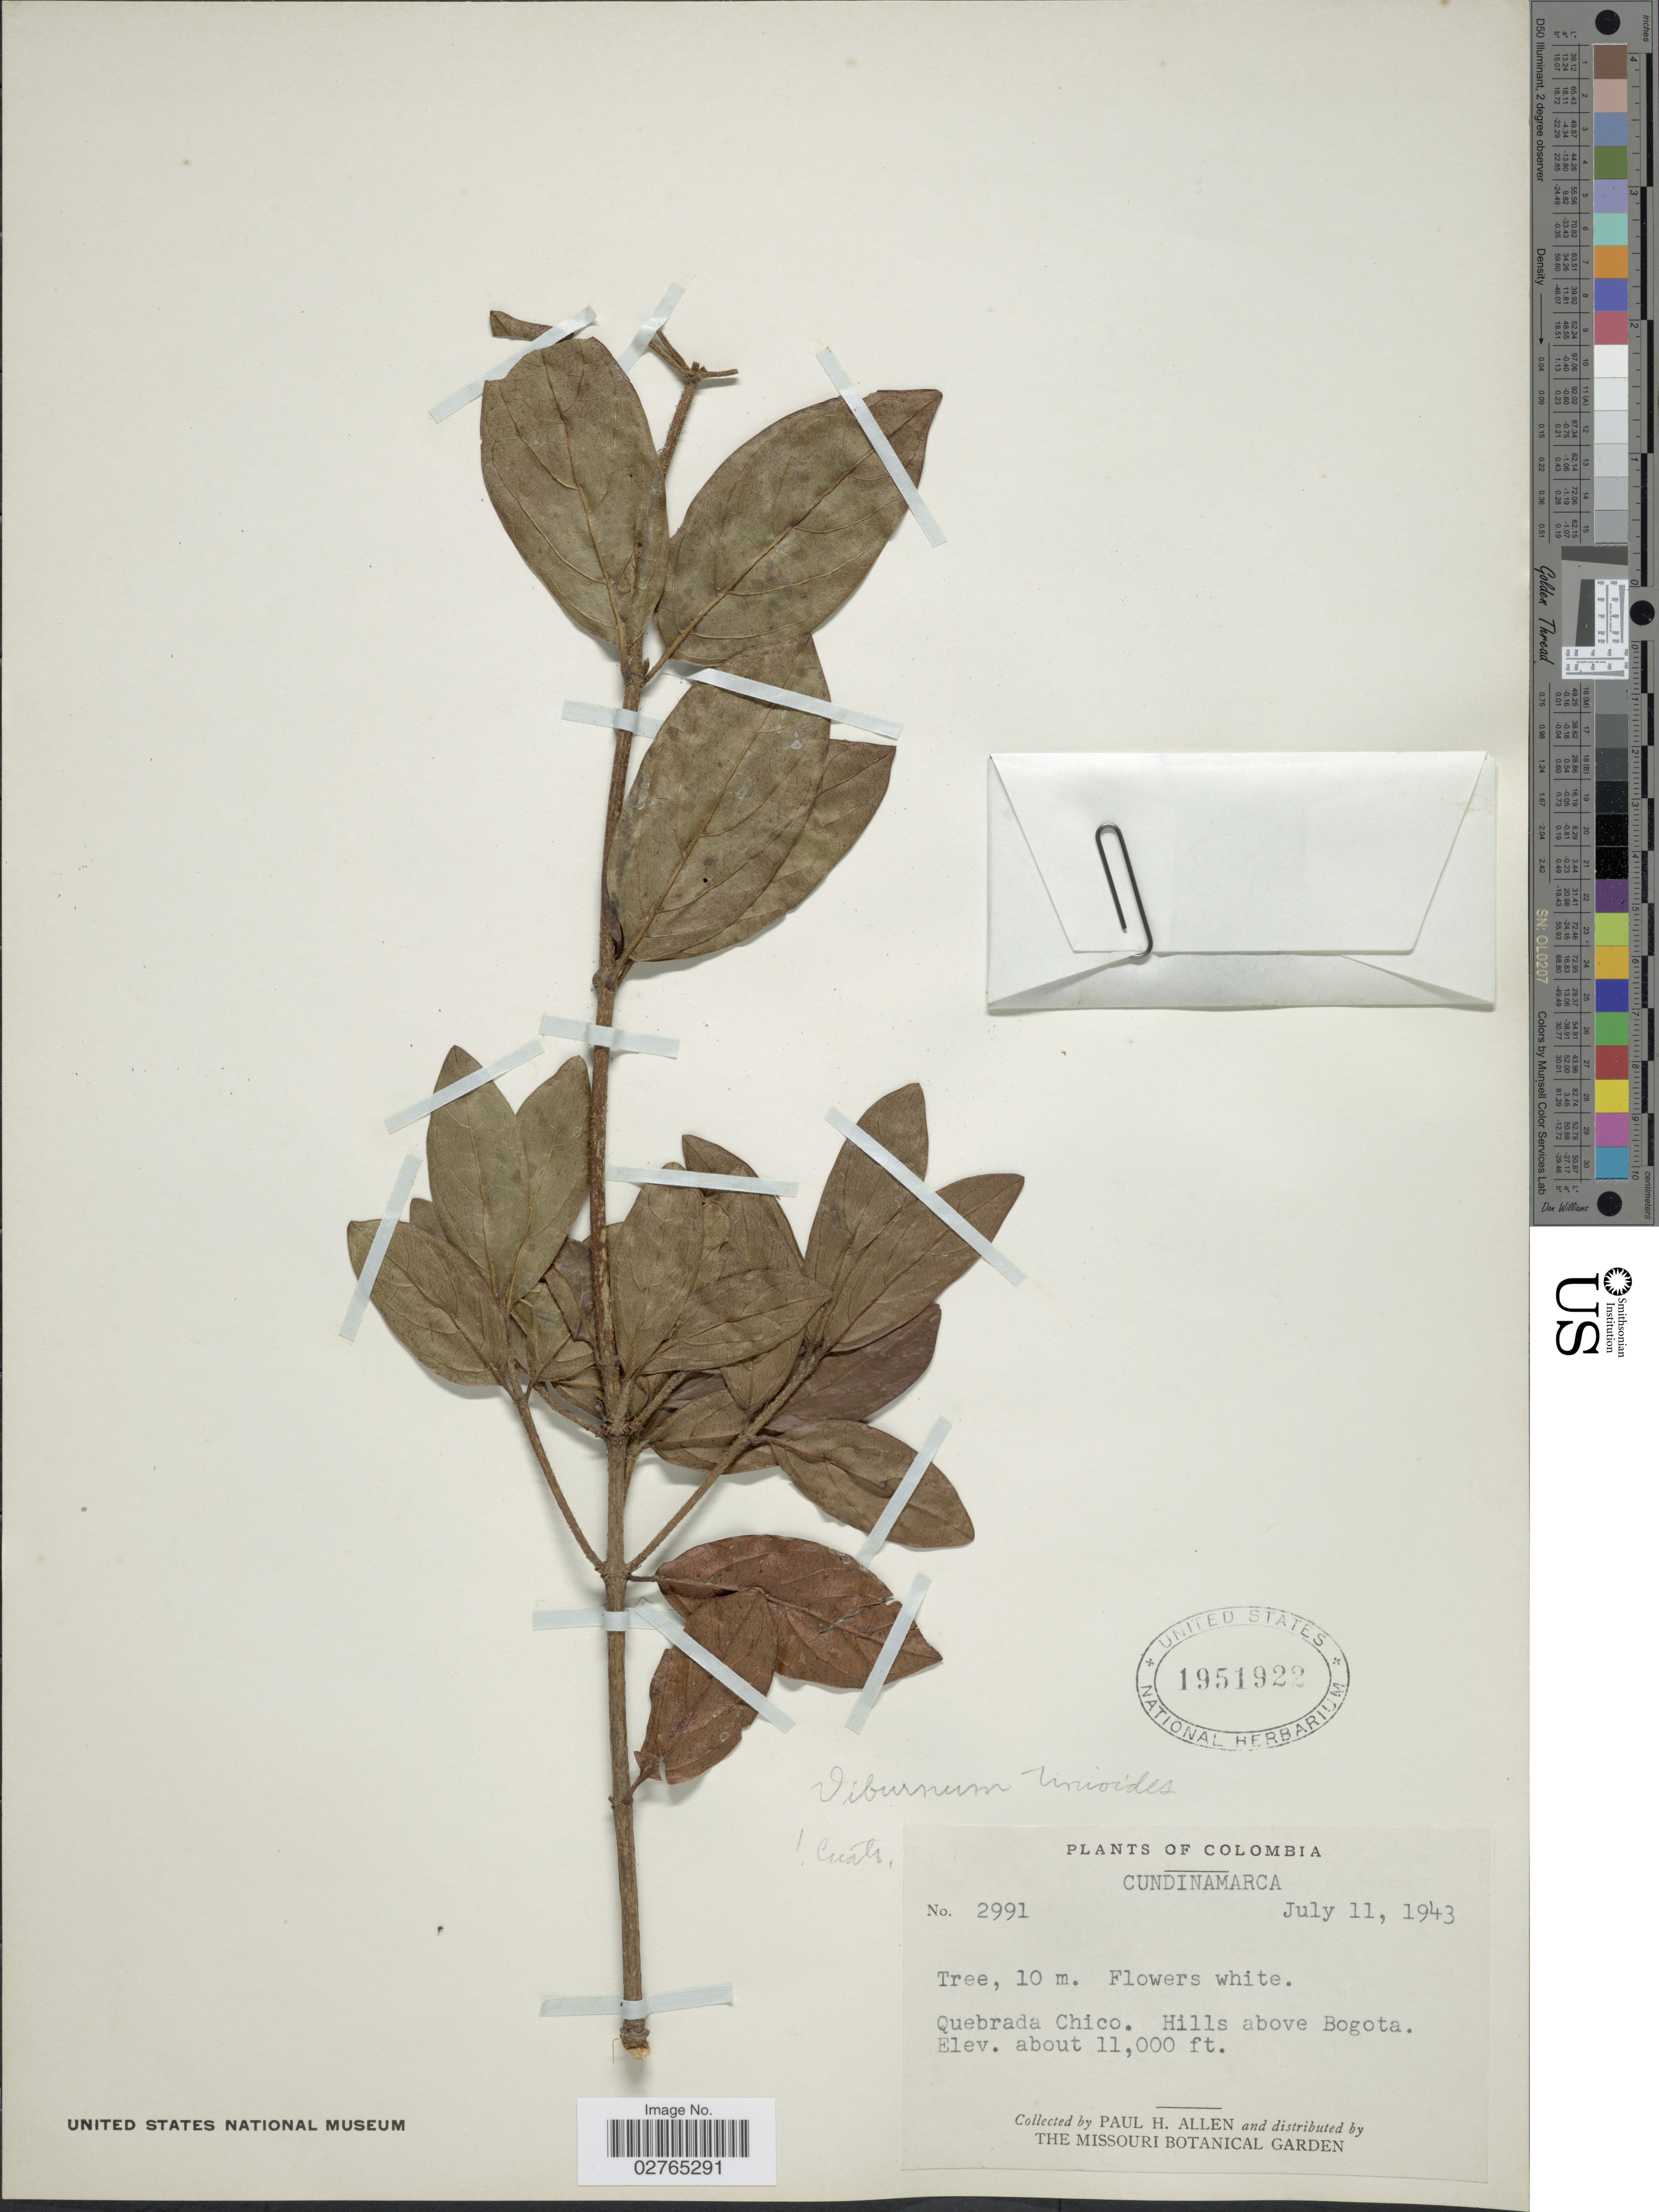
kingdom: Plantae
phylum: Tracheophyta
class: Magnoliopsida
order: Dipsacales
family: Viburnaceae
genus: Viburnum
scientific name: Viburnum tinoides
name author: L. f.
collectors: P. H. Allen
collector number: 2991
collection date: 1943-07-11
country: Colombia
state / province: Cundinamarca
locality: Quebrada Chico. Hills above Bogota.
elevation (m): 3353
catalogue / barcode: US 1951922